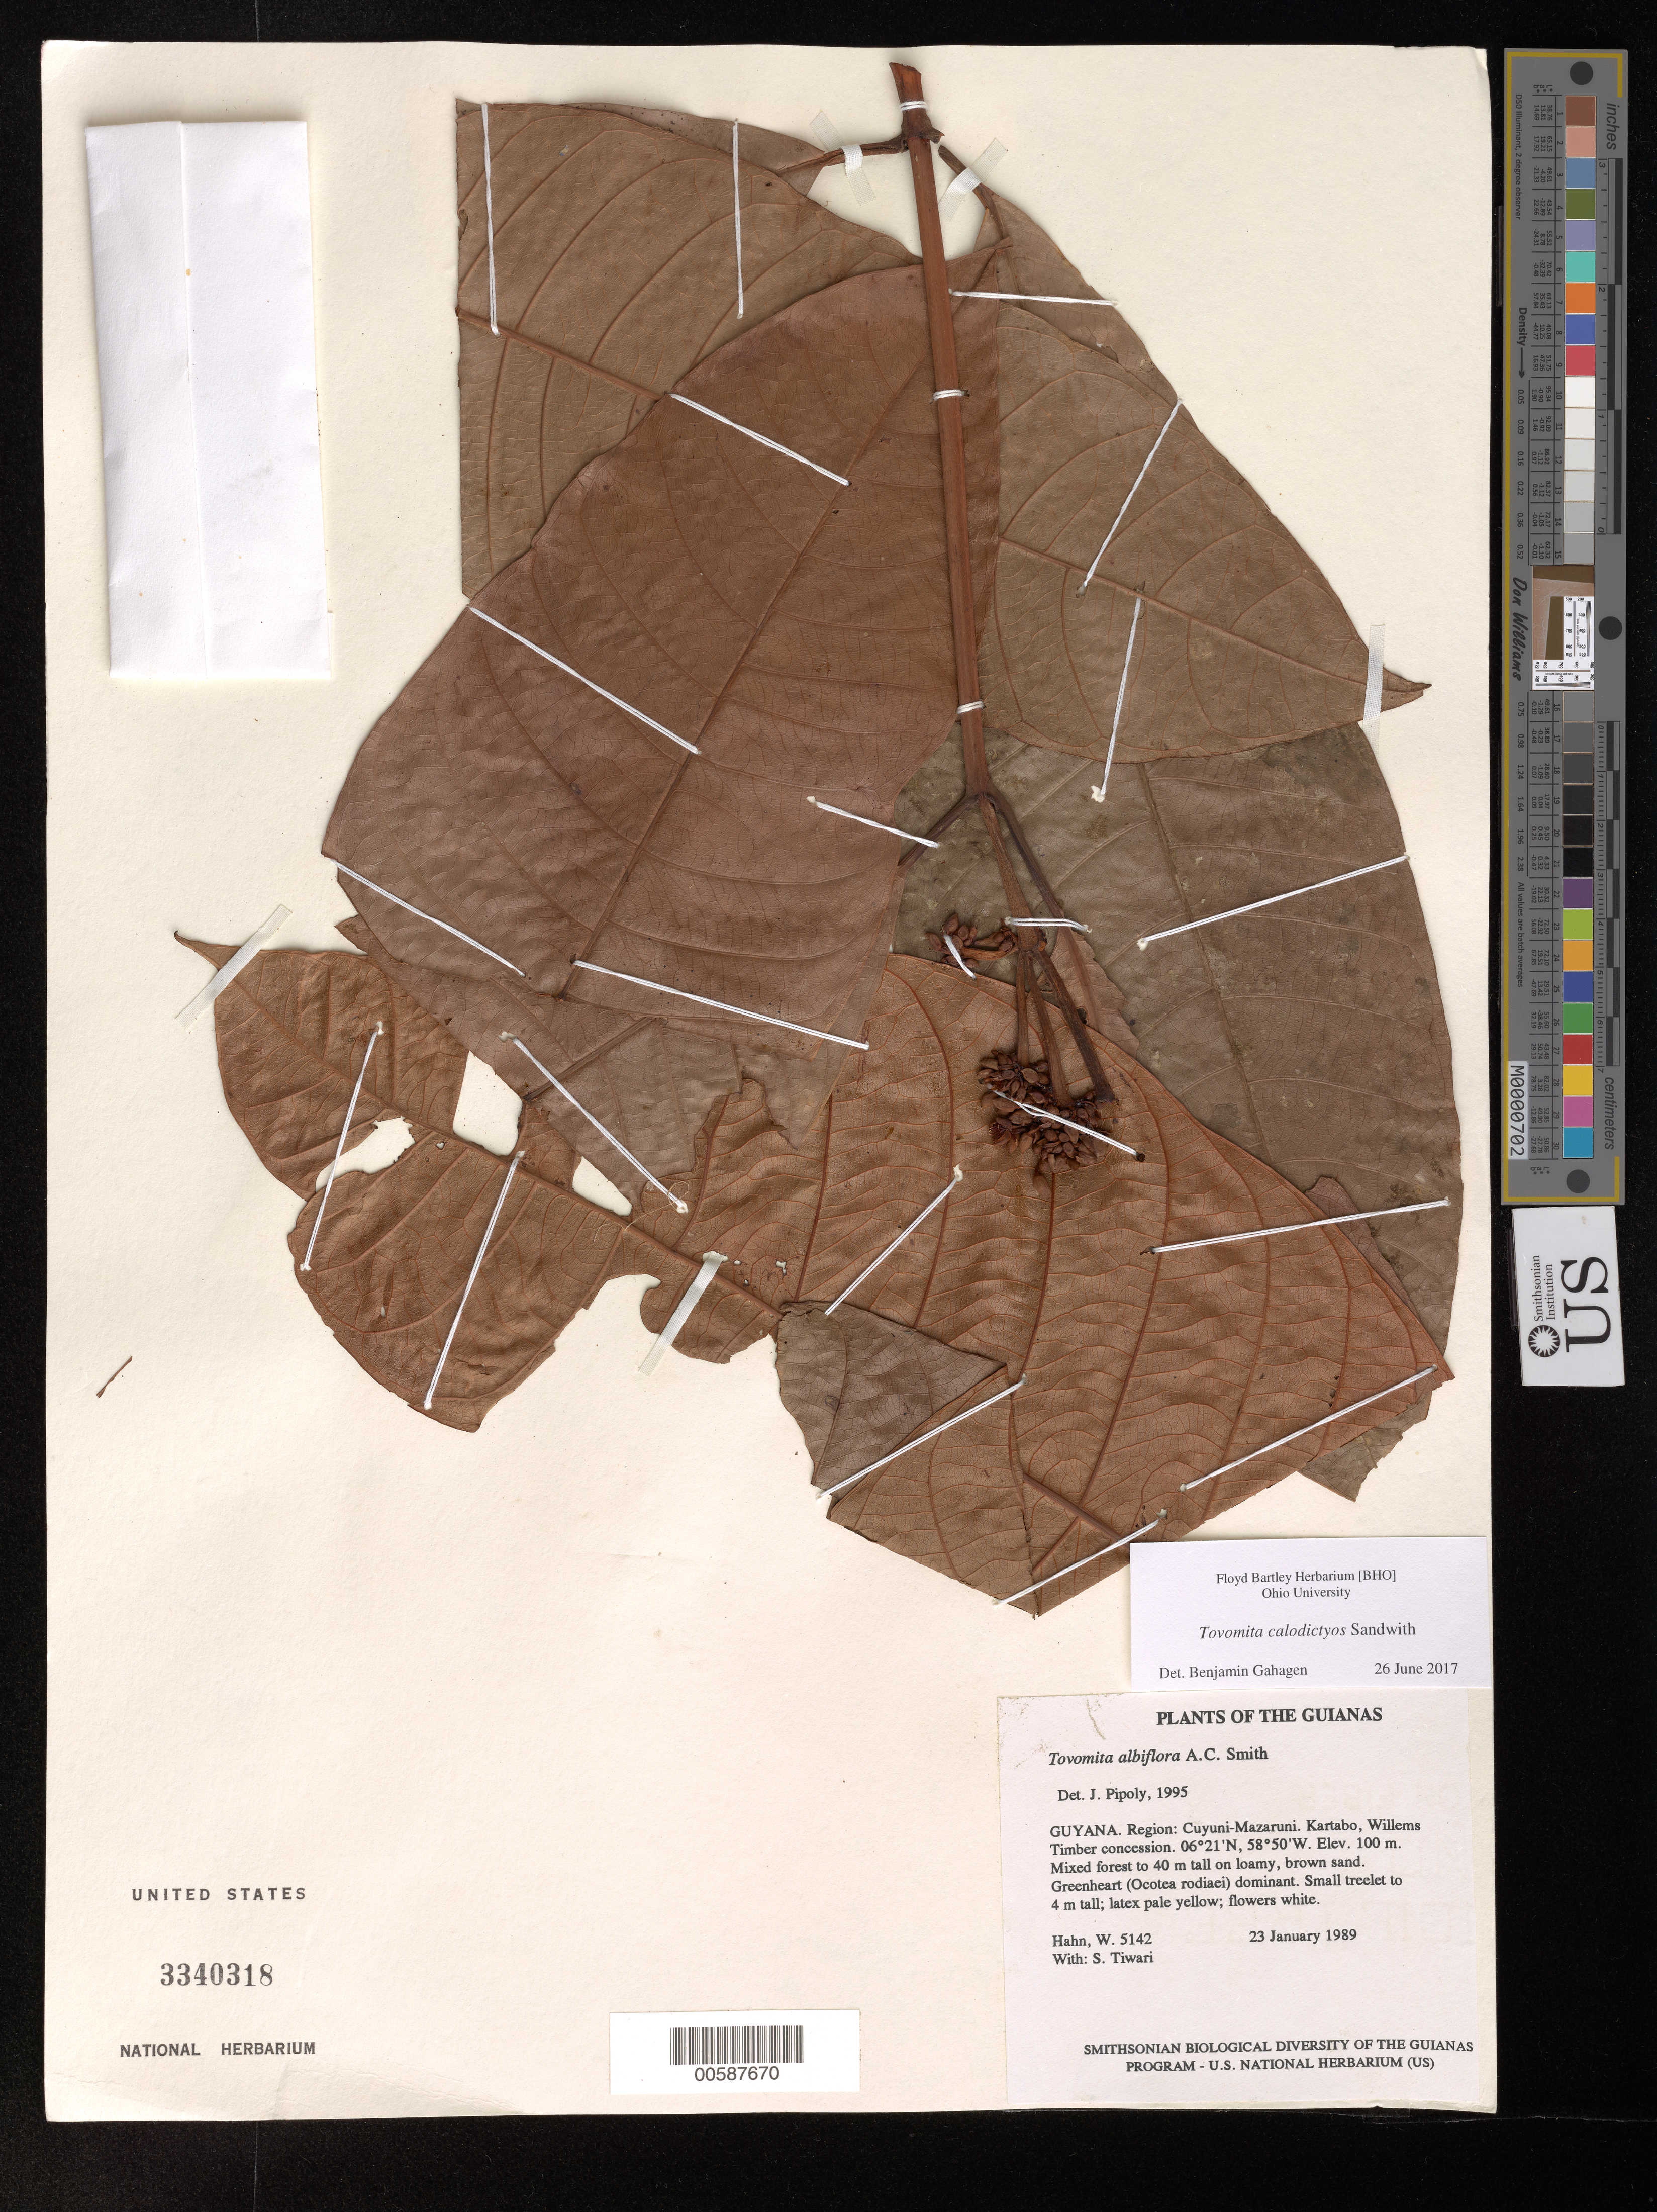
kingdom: Plantae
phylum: Tracheophyta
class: Magnoliopsida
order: Malpighiales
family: Clusiaceae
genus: Tovomita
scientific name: Tovomita calodictyos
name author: Sandwith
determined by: Gahagen, Benjamin, (BHO), Ohio University (UNITED STATES)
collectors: W. Hahn & S. Tiwari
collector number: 5142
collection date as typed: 23 January 1989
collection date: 1989-01-23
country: Guyana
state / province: Cuyuni-Mazaruni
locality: Kartabo, Willems Timber concession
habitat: Mixed forest to 40 m tall on loamy, brown sand. Greenheart (Ocotea rodiaei) dominant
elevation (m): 100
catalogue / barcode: US 3340318